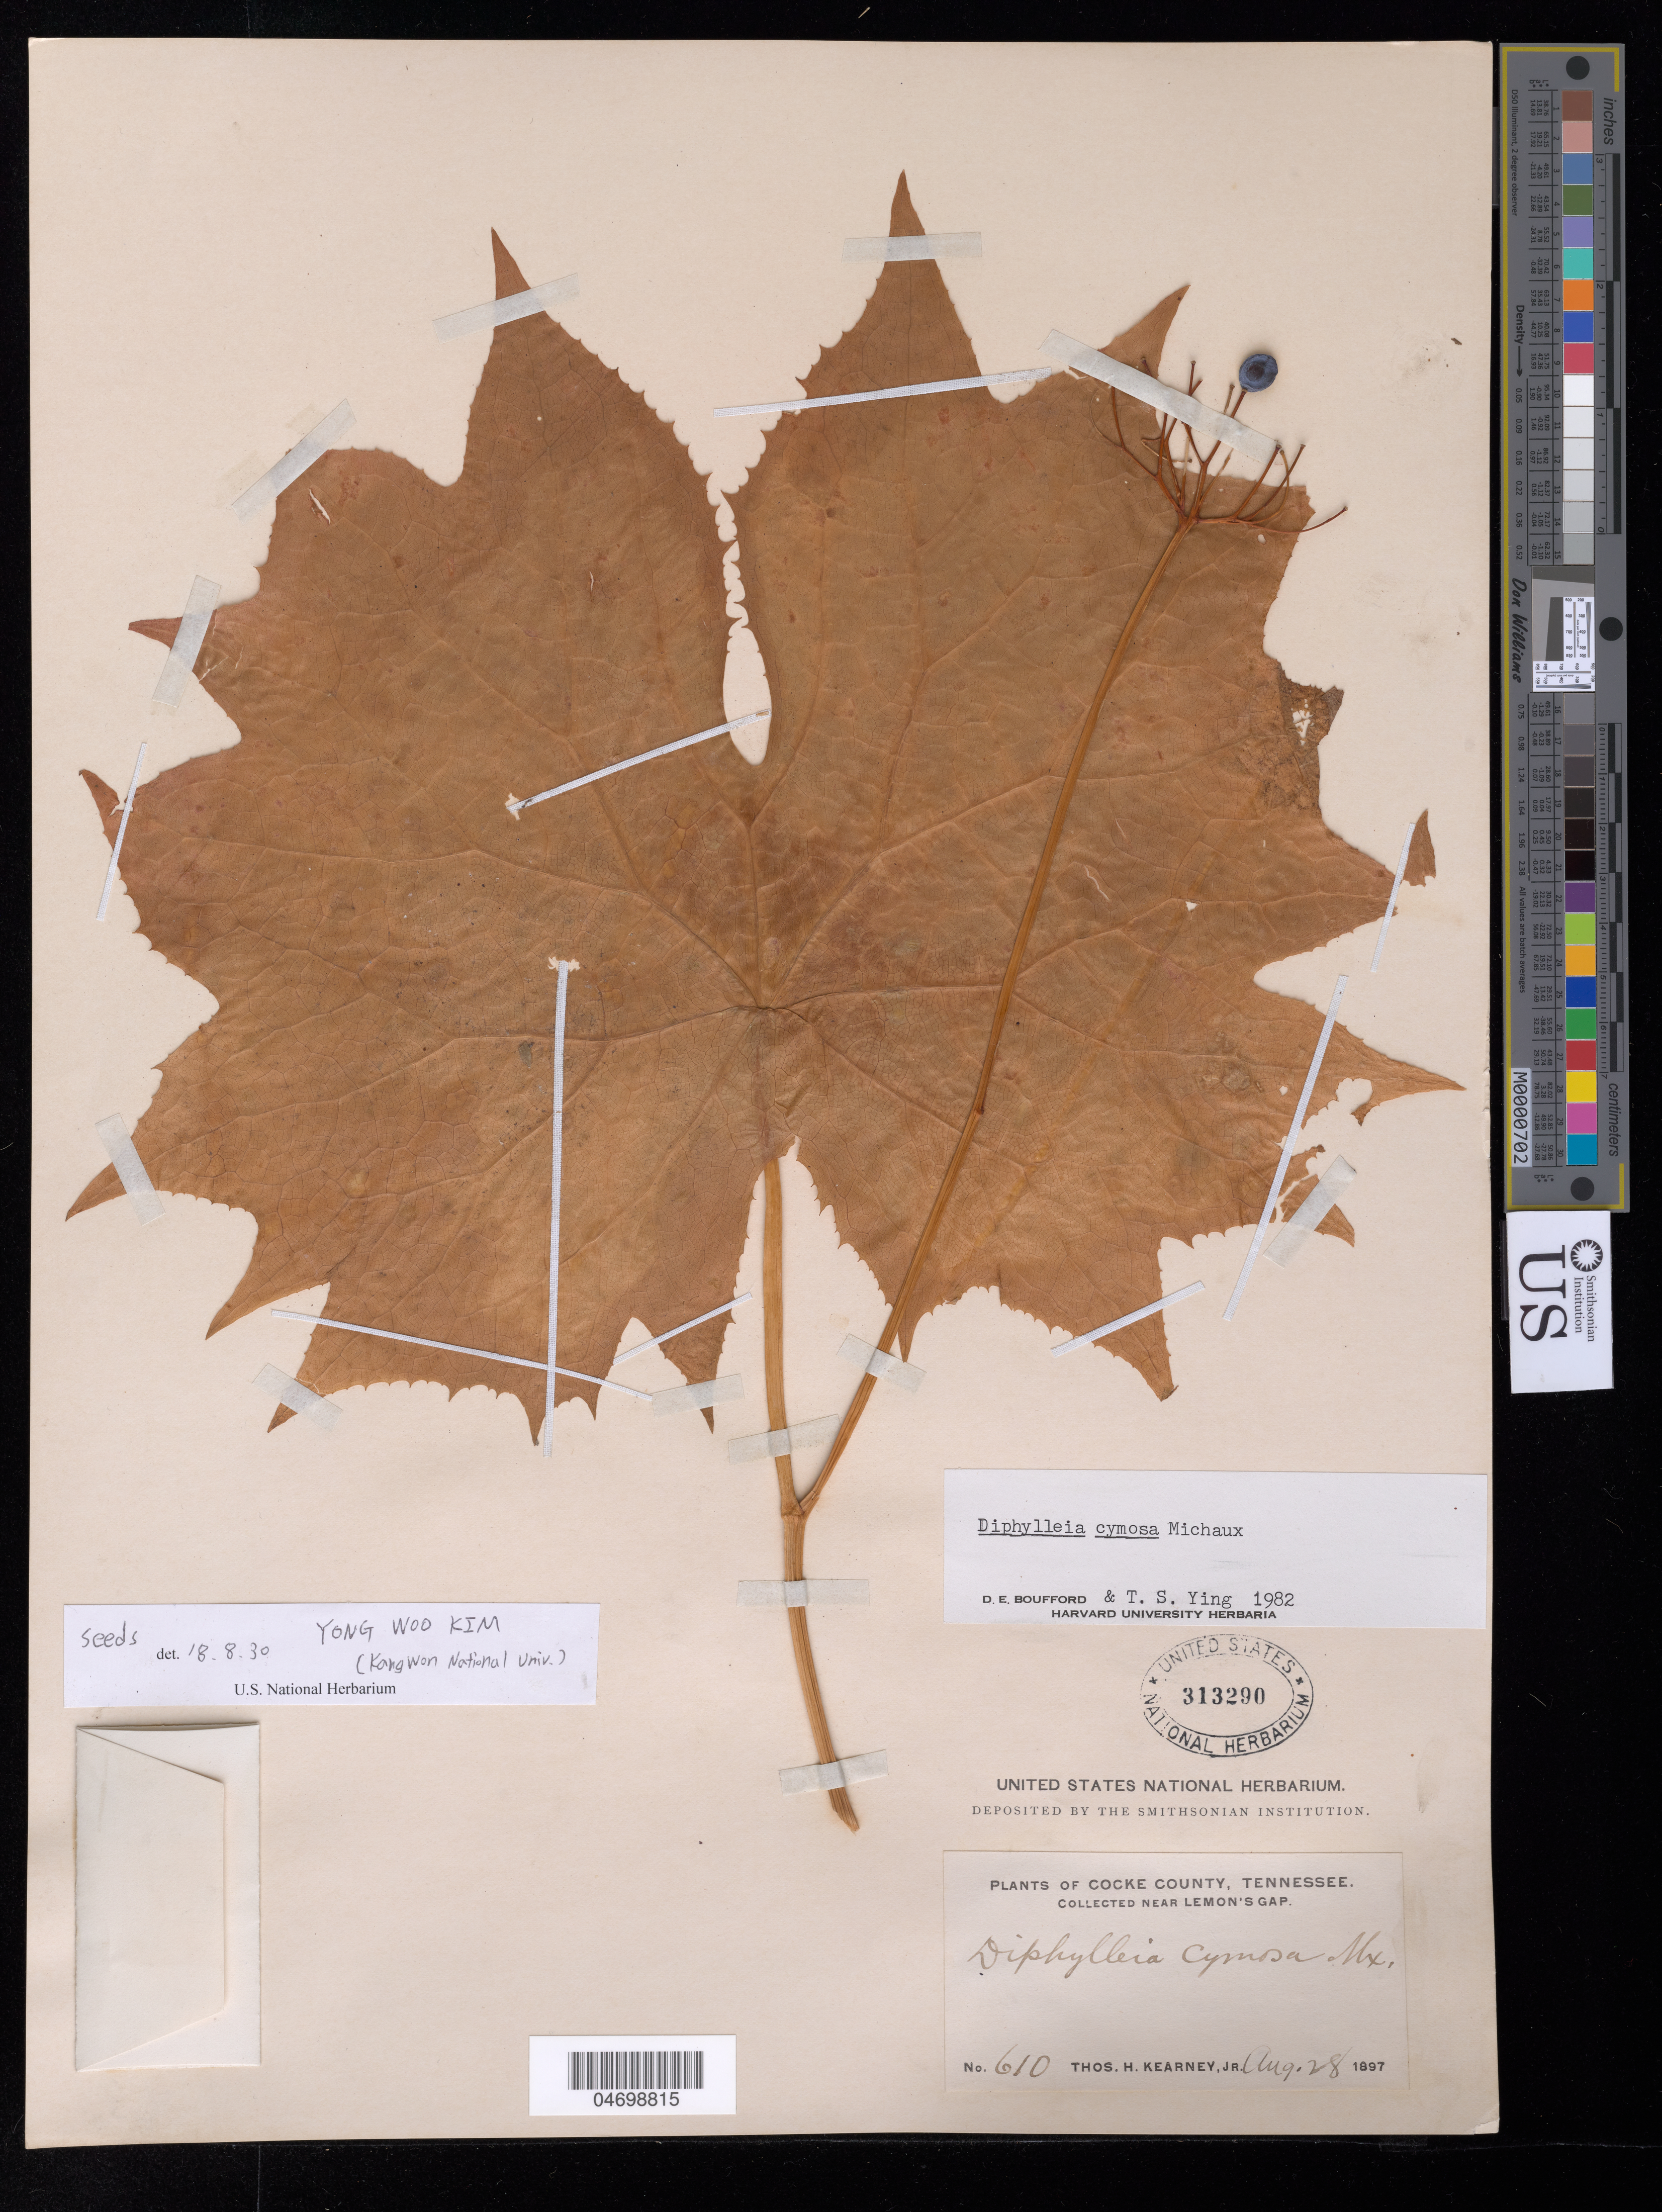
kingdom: Plantae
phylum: Tracheophyta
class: Magnoliopsida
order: Ranunculales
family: Berberidaceae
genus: Diphylleia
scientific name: Diphylleia cymosa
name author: Michx.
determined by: Ying, T. S.; Boufford, D. E.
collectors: T. H. Kearney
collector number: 610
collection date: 1897-08-28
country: United States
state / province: Tennessee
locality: Cocke County. Near Lemon's Cap.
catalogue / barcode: US 313290